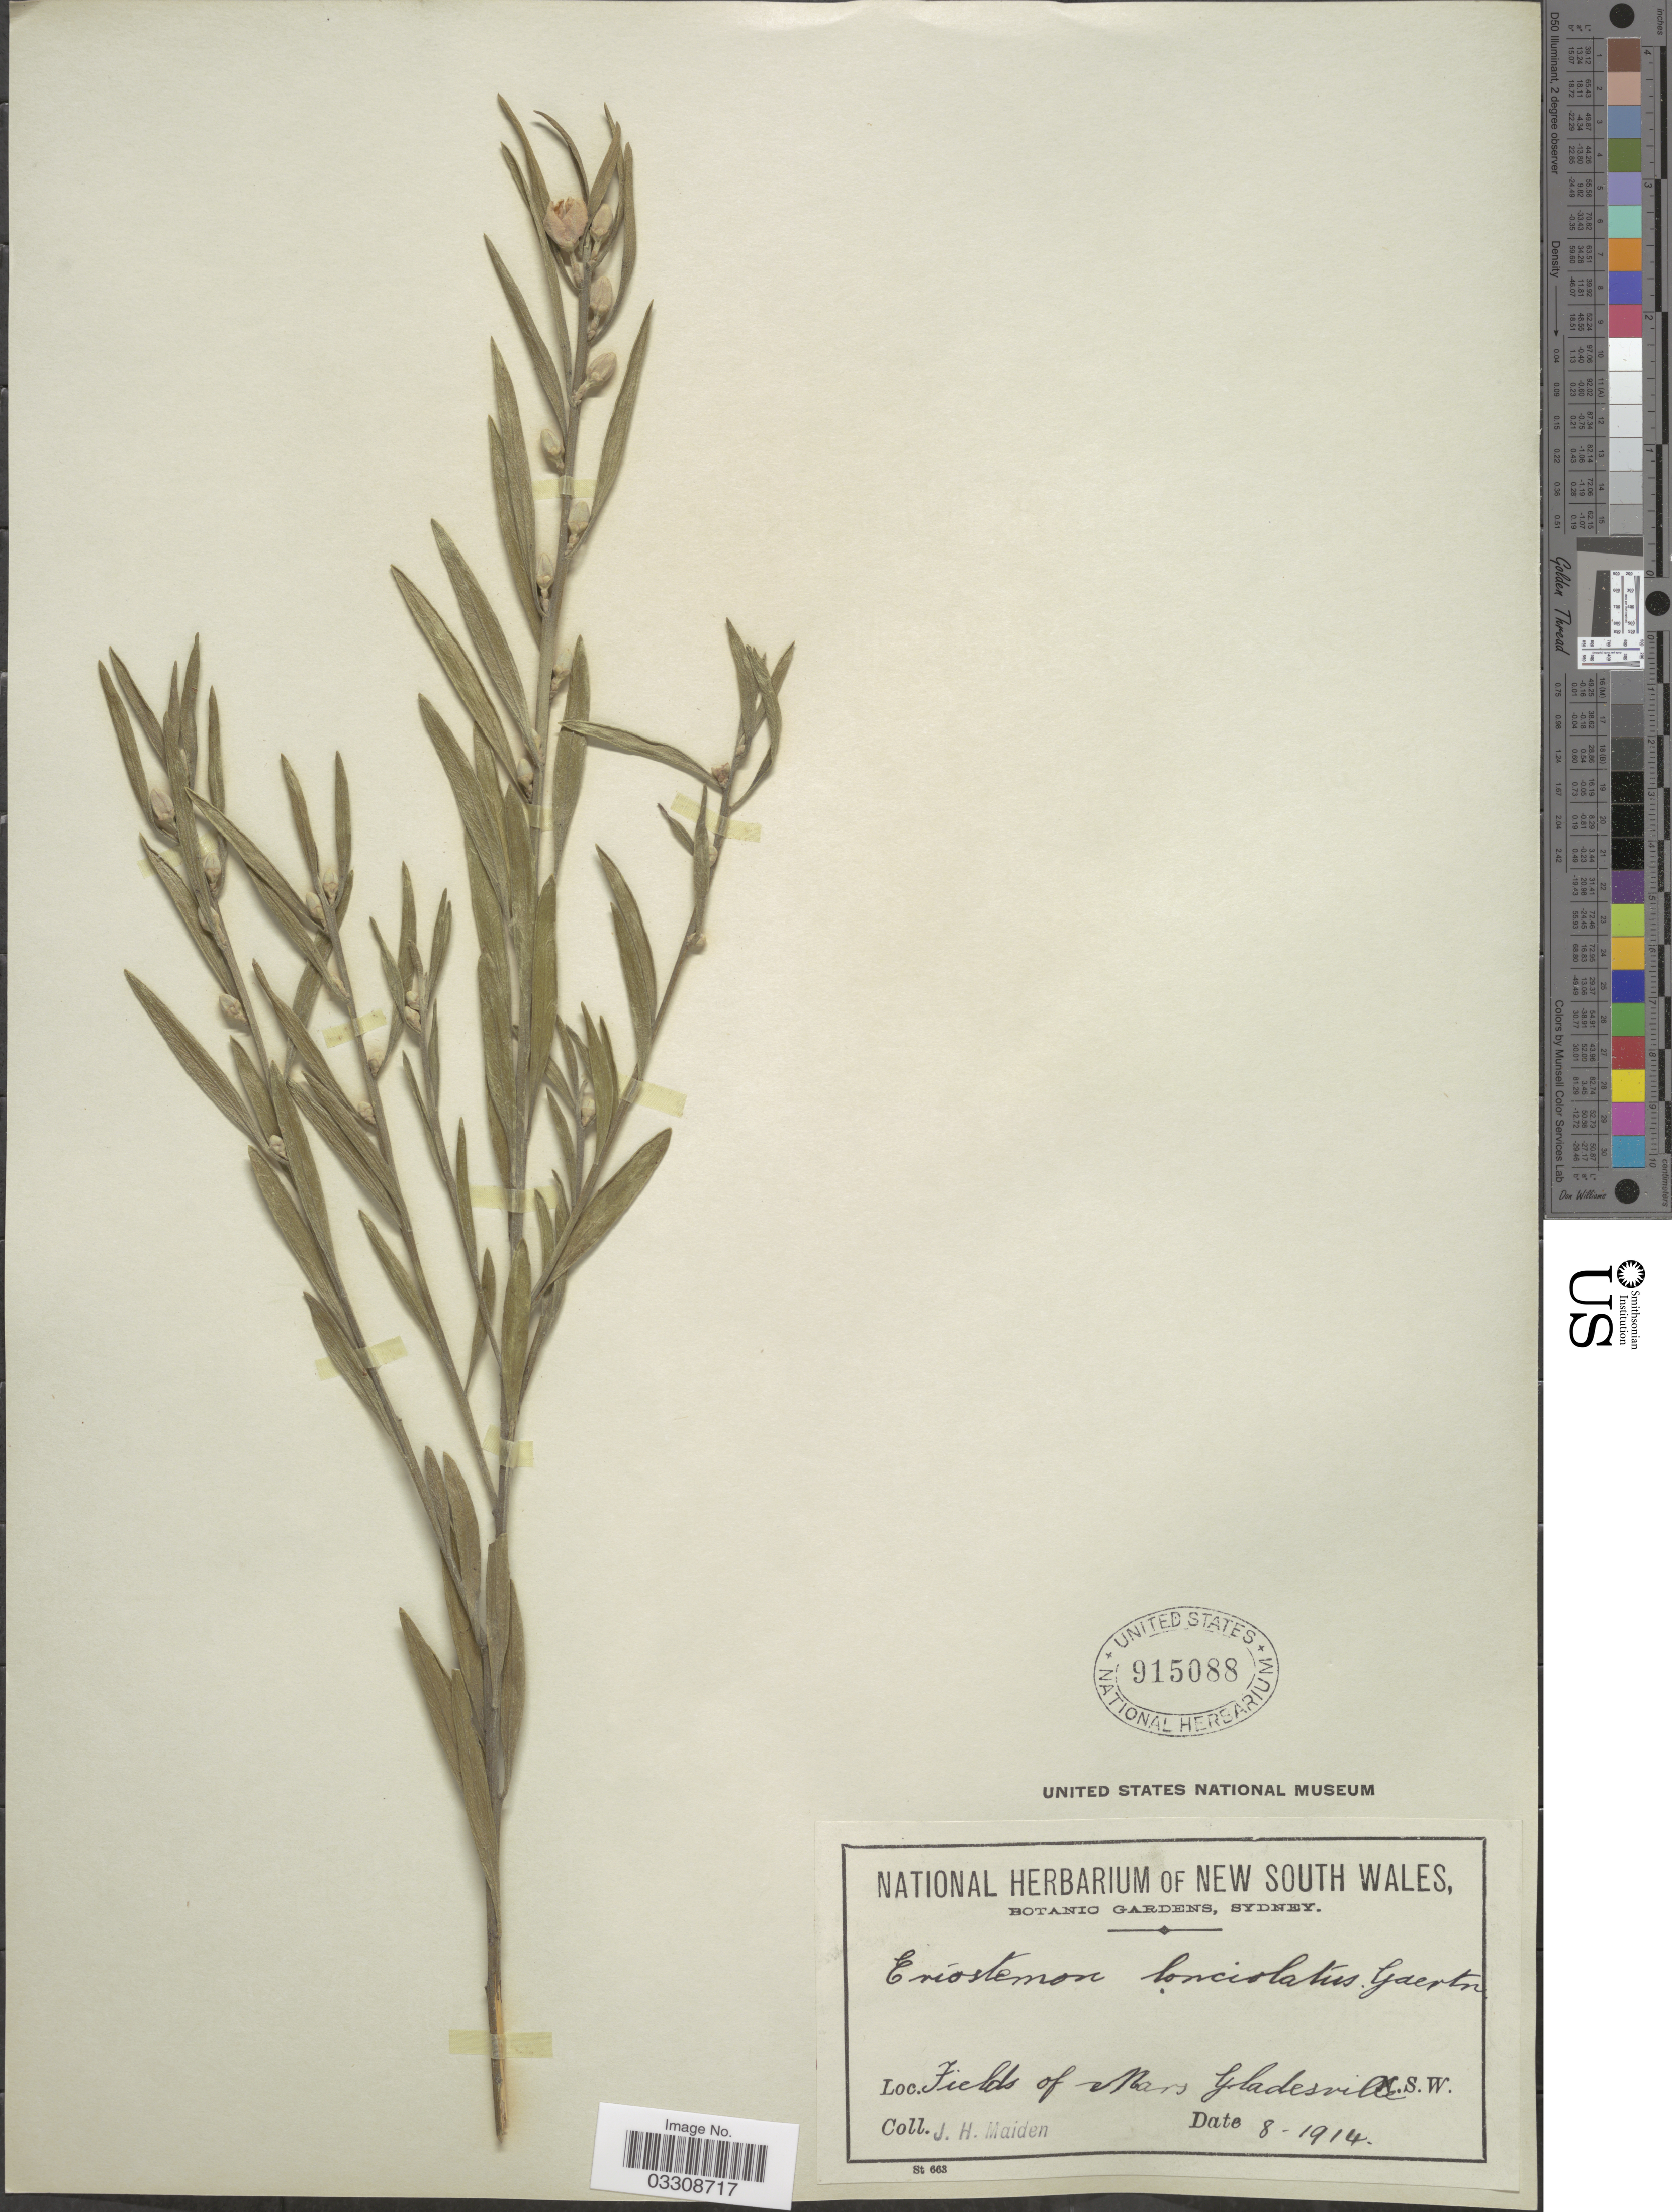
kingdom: Plantae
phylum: Tracheophyta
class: Magnoliopsida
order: Sapindales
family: Rutaceae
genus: Eriostemon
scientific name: Eriostemon lanceolatus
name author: C.F. Gaertn.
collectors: J. Maiden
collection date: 1914-08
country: Australia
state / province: New South Wales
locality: Fields of Mars Gladesville.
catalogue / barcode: US 915088